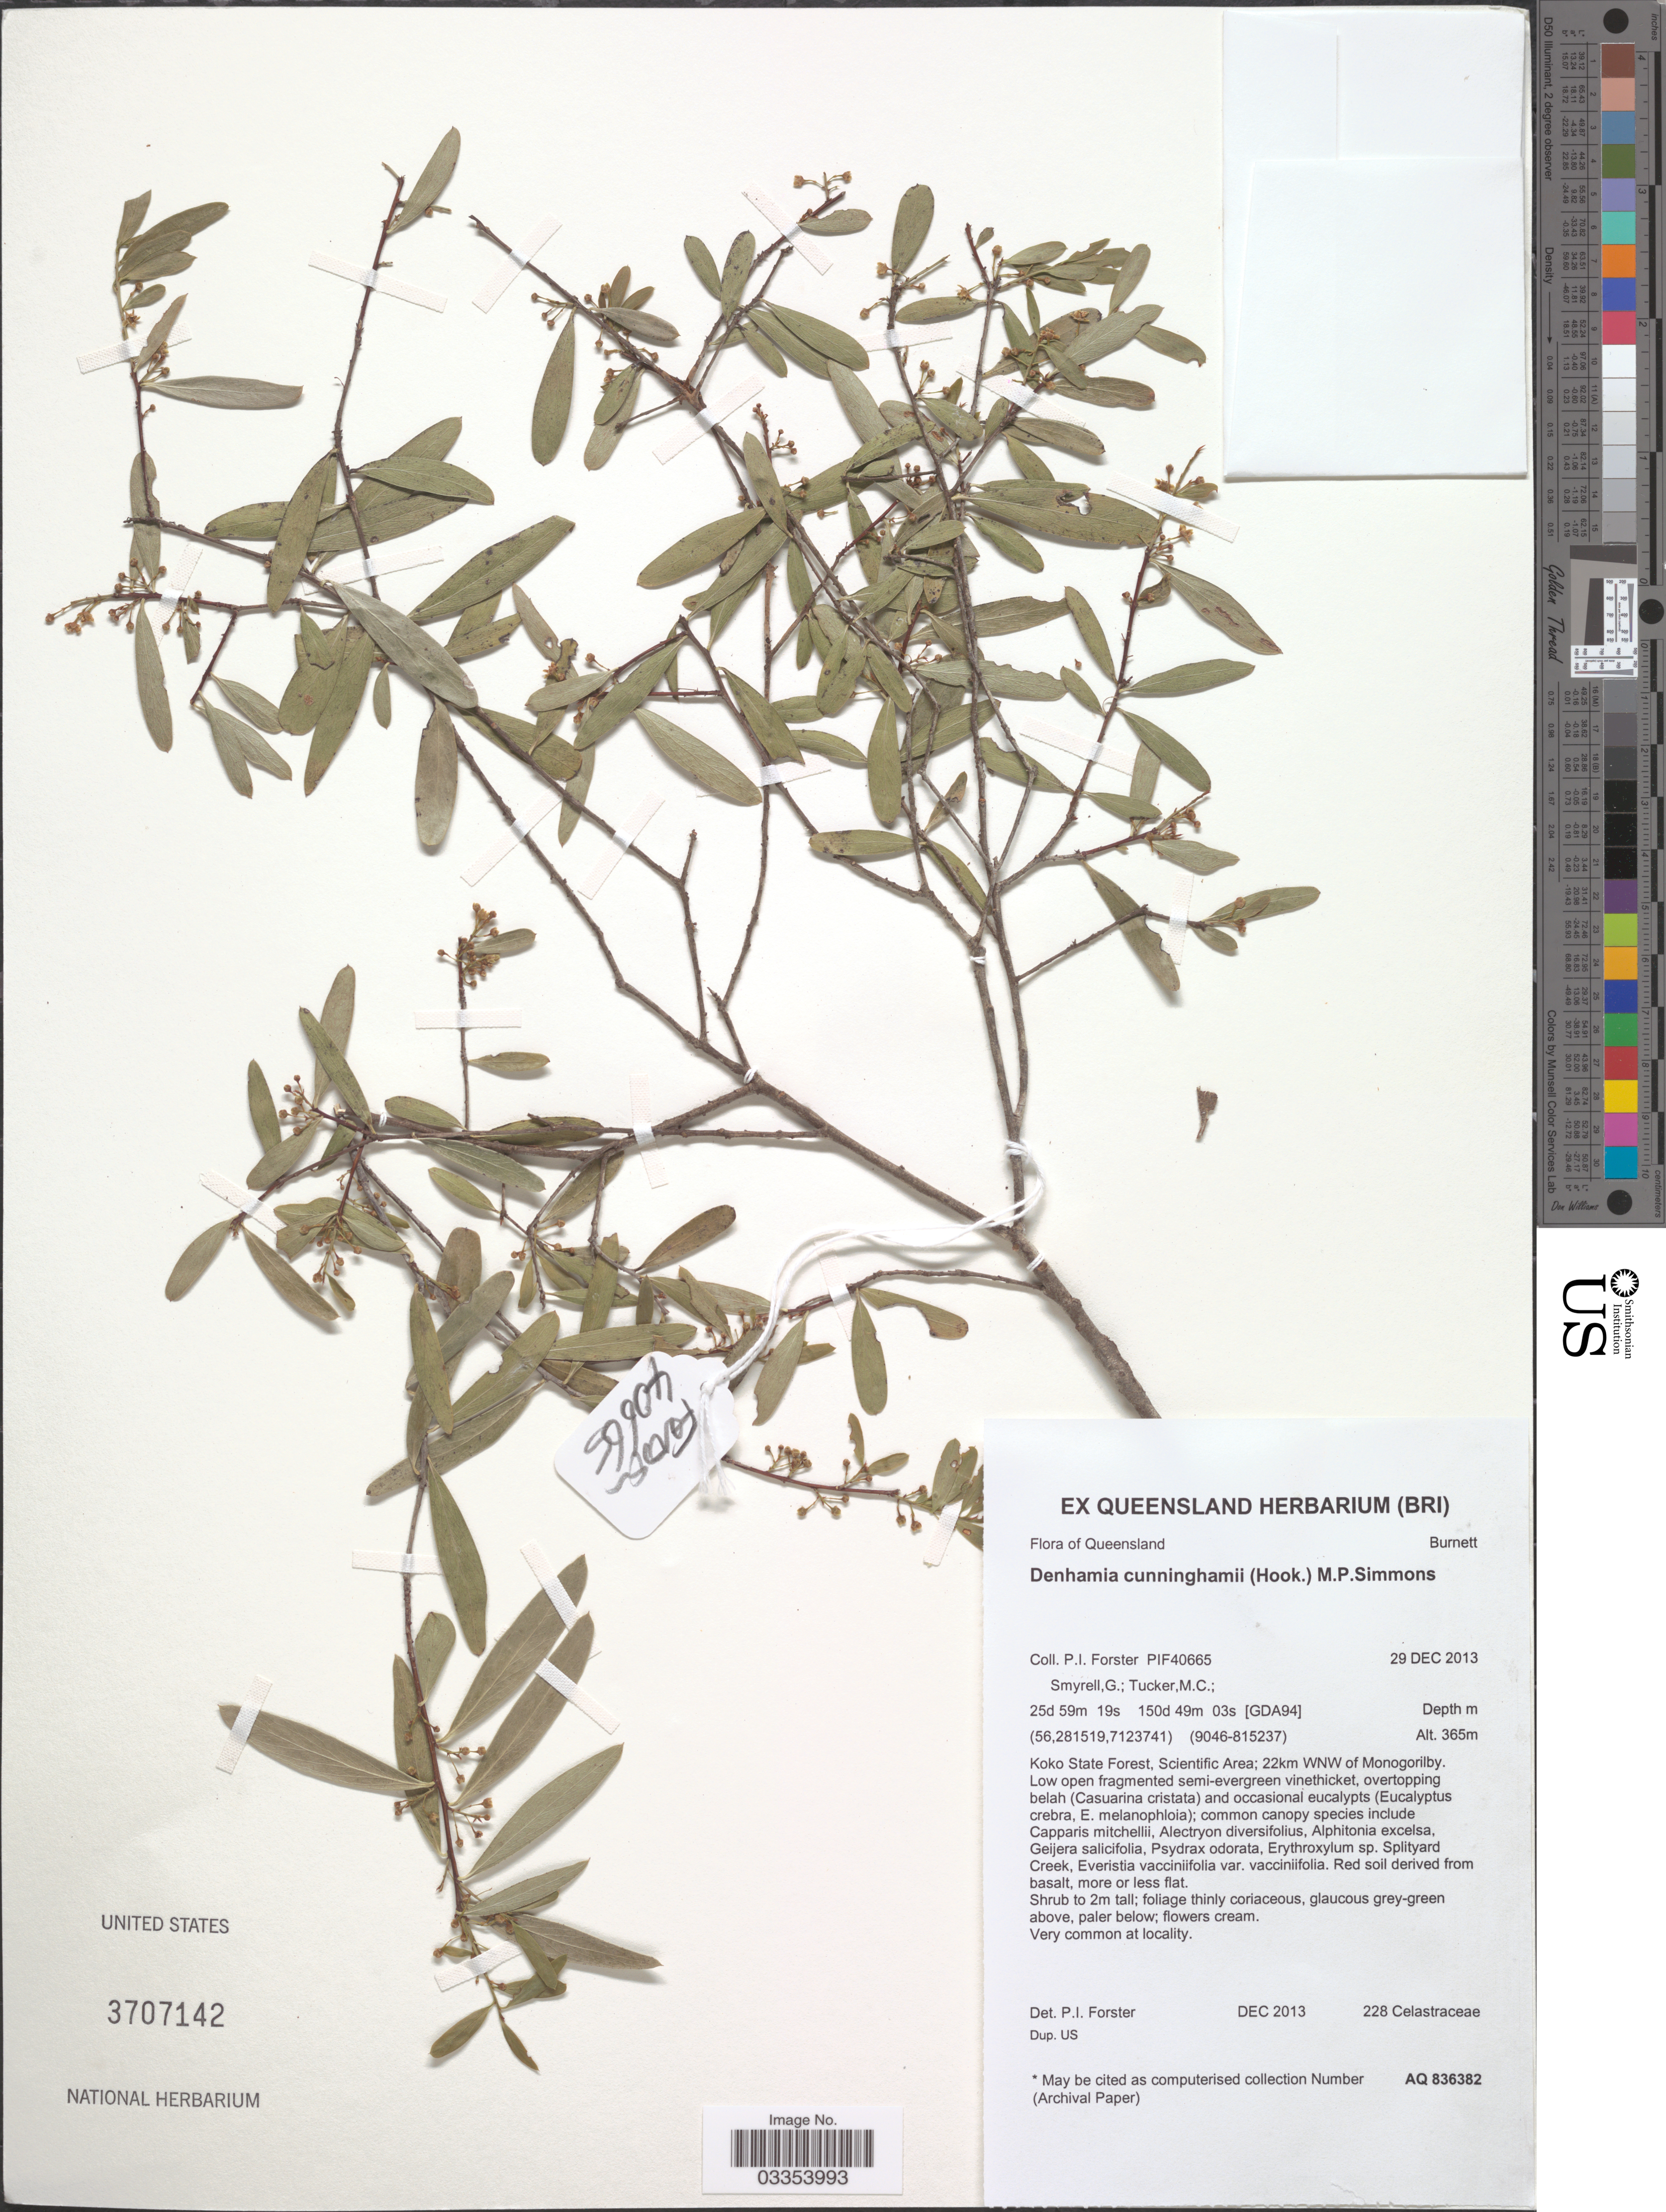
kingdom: Plantae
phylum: Tracheophyta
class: Magnoliopsida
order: Celastrales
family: Celastraceae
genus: Denhamia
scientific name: Denhamia cunninghamii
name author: (Hook.) Simmons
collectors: P. Forster, G. Smyrell & M. Tucker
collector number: PIF40665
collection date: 2013-12-29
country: Australia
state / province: Queensland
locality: Burnett. Koko State Forest, Scientific Area; 22km WNW of Monogorilby. [GDA94][unsure placement].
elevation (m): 365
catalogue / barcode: US 3707142